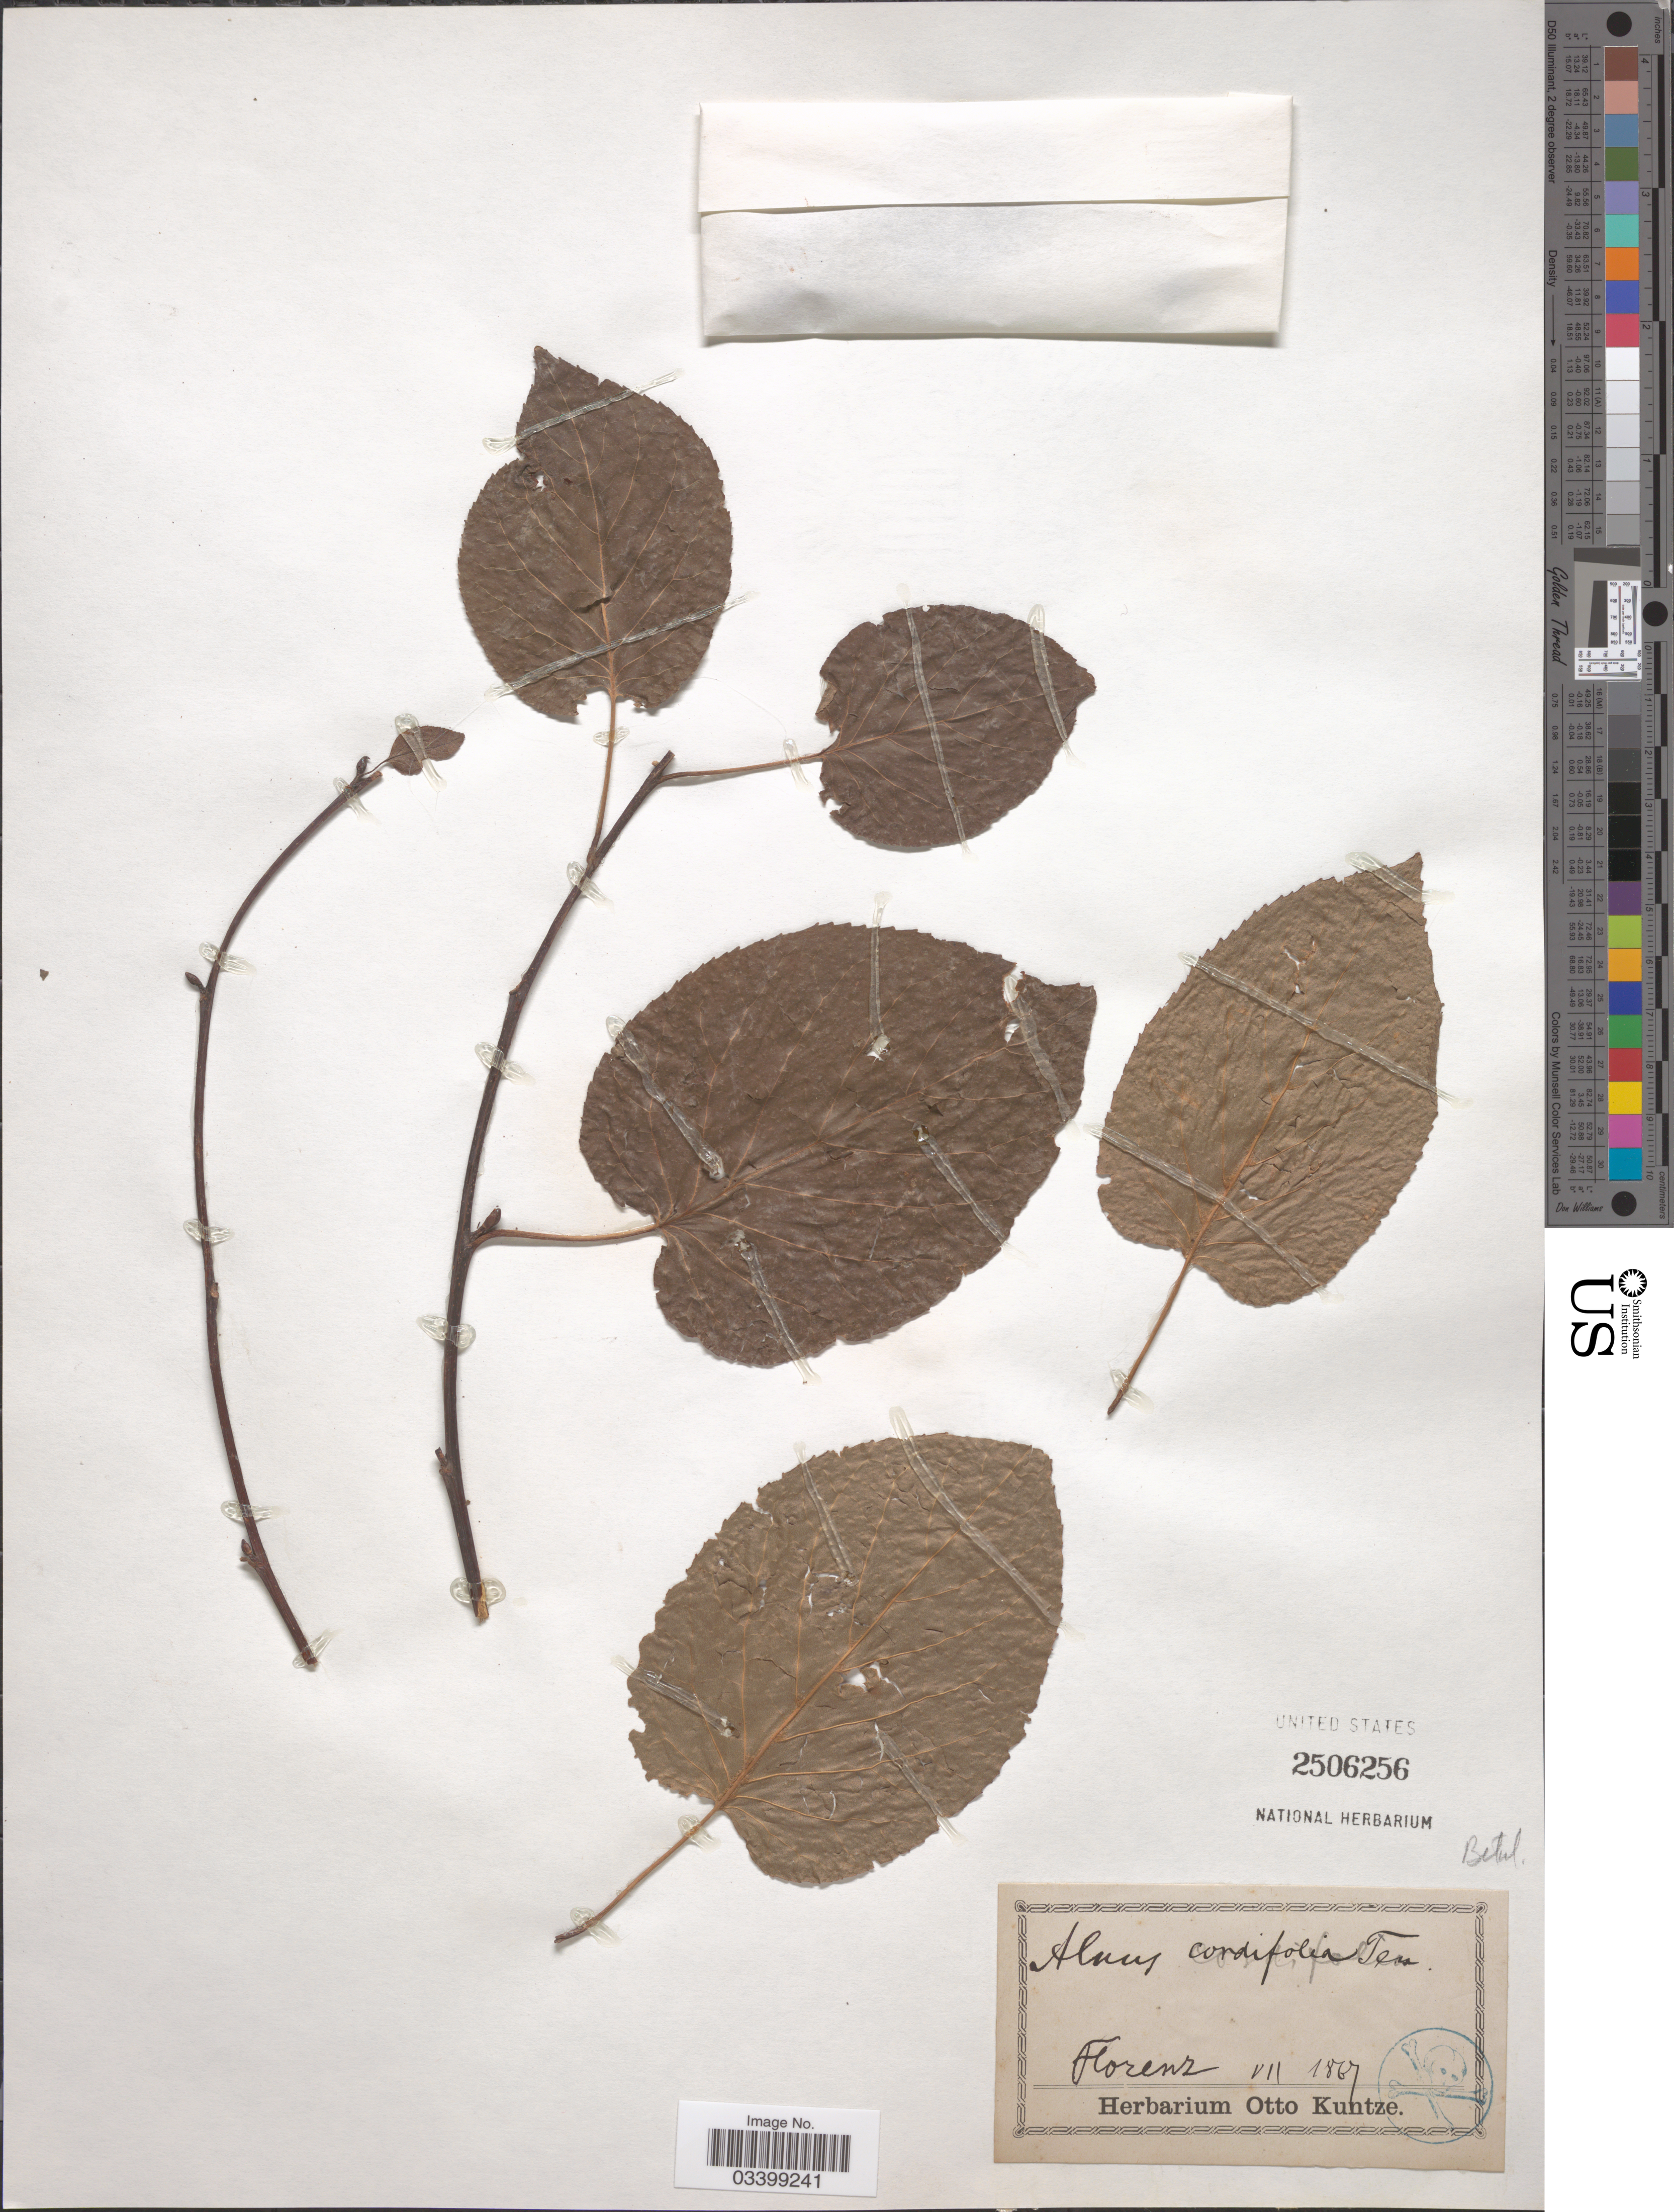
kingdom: Plantae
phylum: Tracheophyta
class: Magnoliopsida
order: Fagales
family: Betulaceae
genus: Alnus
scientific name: Alnus cordata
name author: (Loisel.) Duby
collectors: ex herb. Otto Kuntze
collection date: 1867-07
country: Italy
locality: Florenz.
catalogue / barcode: US 2506256